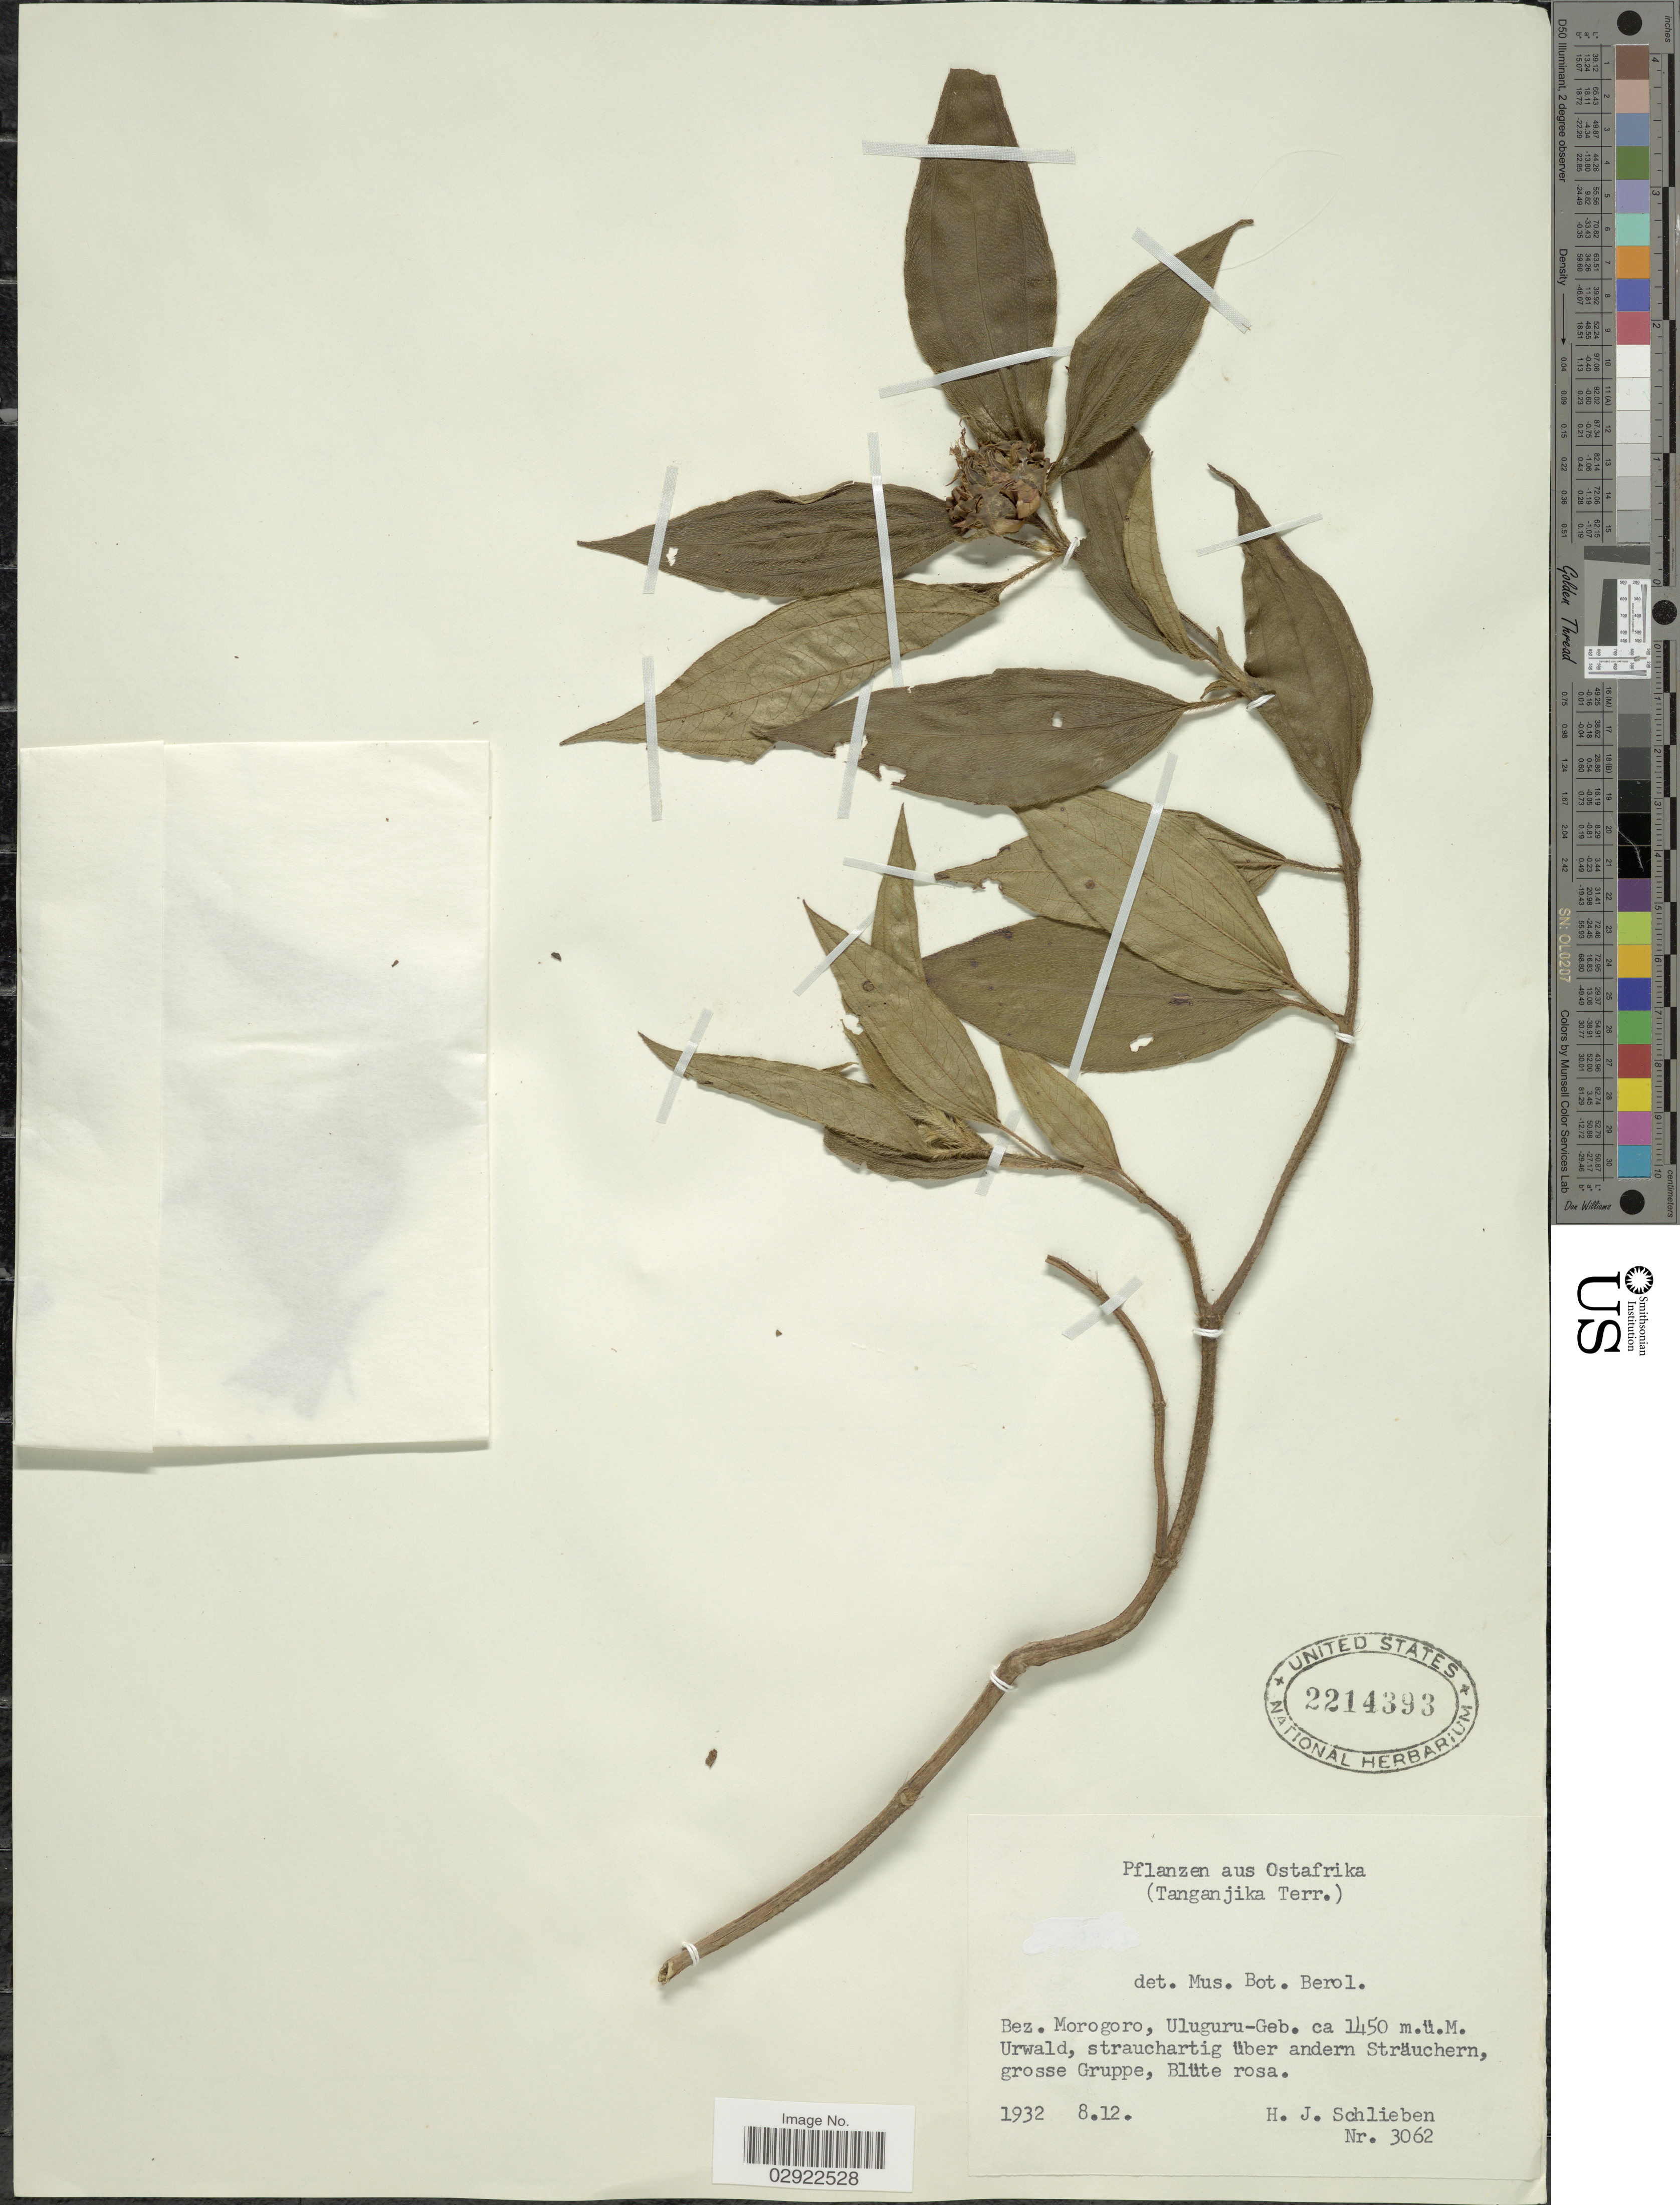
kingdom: Plantae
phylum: Tracheophyta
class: Magnoliopsida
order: Myrtales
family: Melastomataceae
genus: Tristemma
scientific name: Tristemma sp.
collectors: H. J. Schlieben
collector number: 3062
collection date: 1932-12-08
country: Tanzania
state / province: Morogoro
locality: Ostafrika. (Tanganjika Terr.), Bez. Morogoro, Uluguru-Geb.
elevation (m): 1450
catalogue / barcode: US 2214393